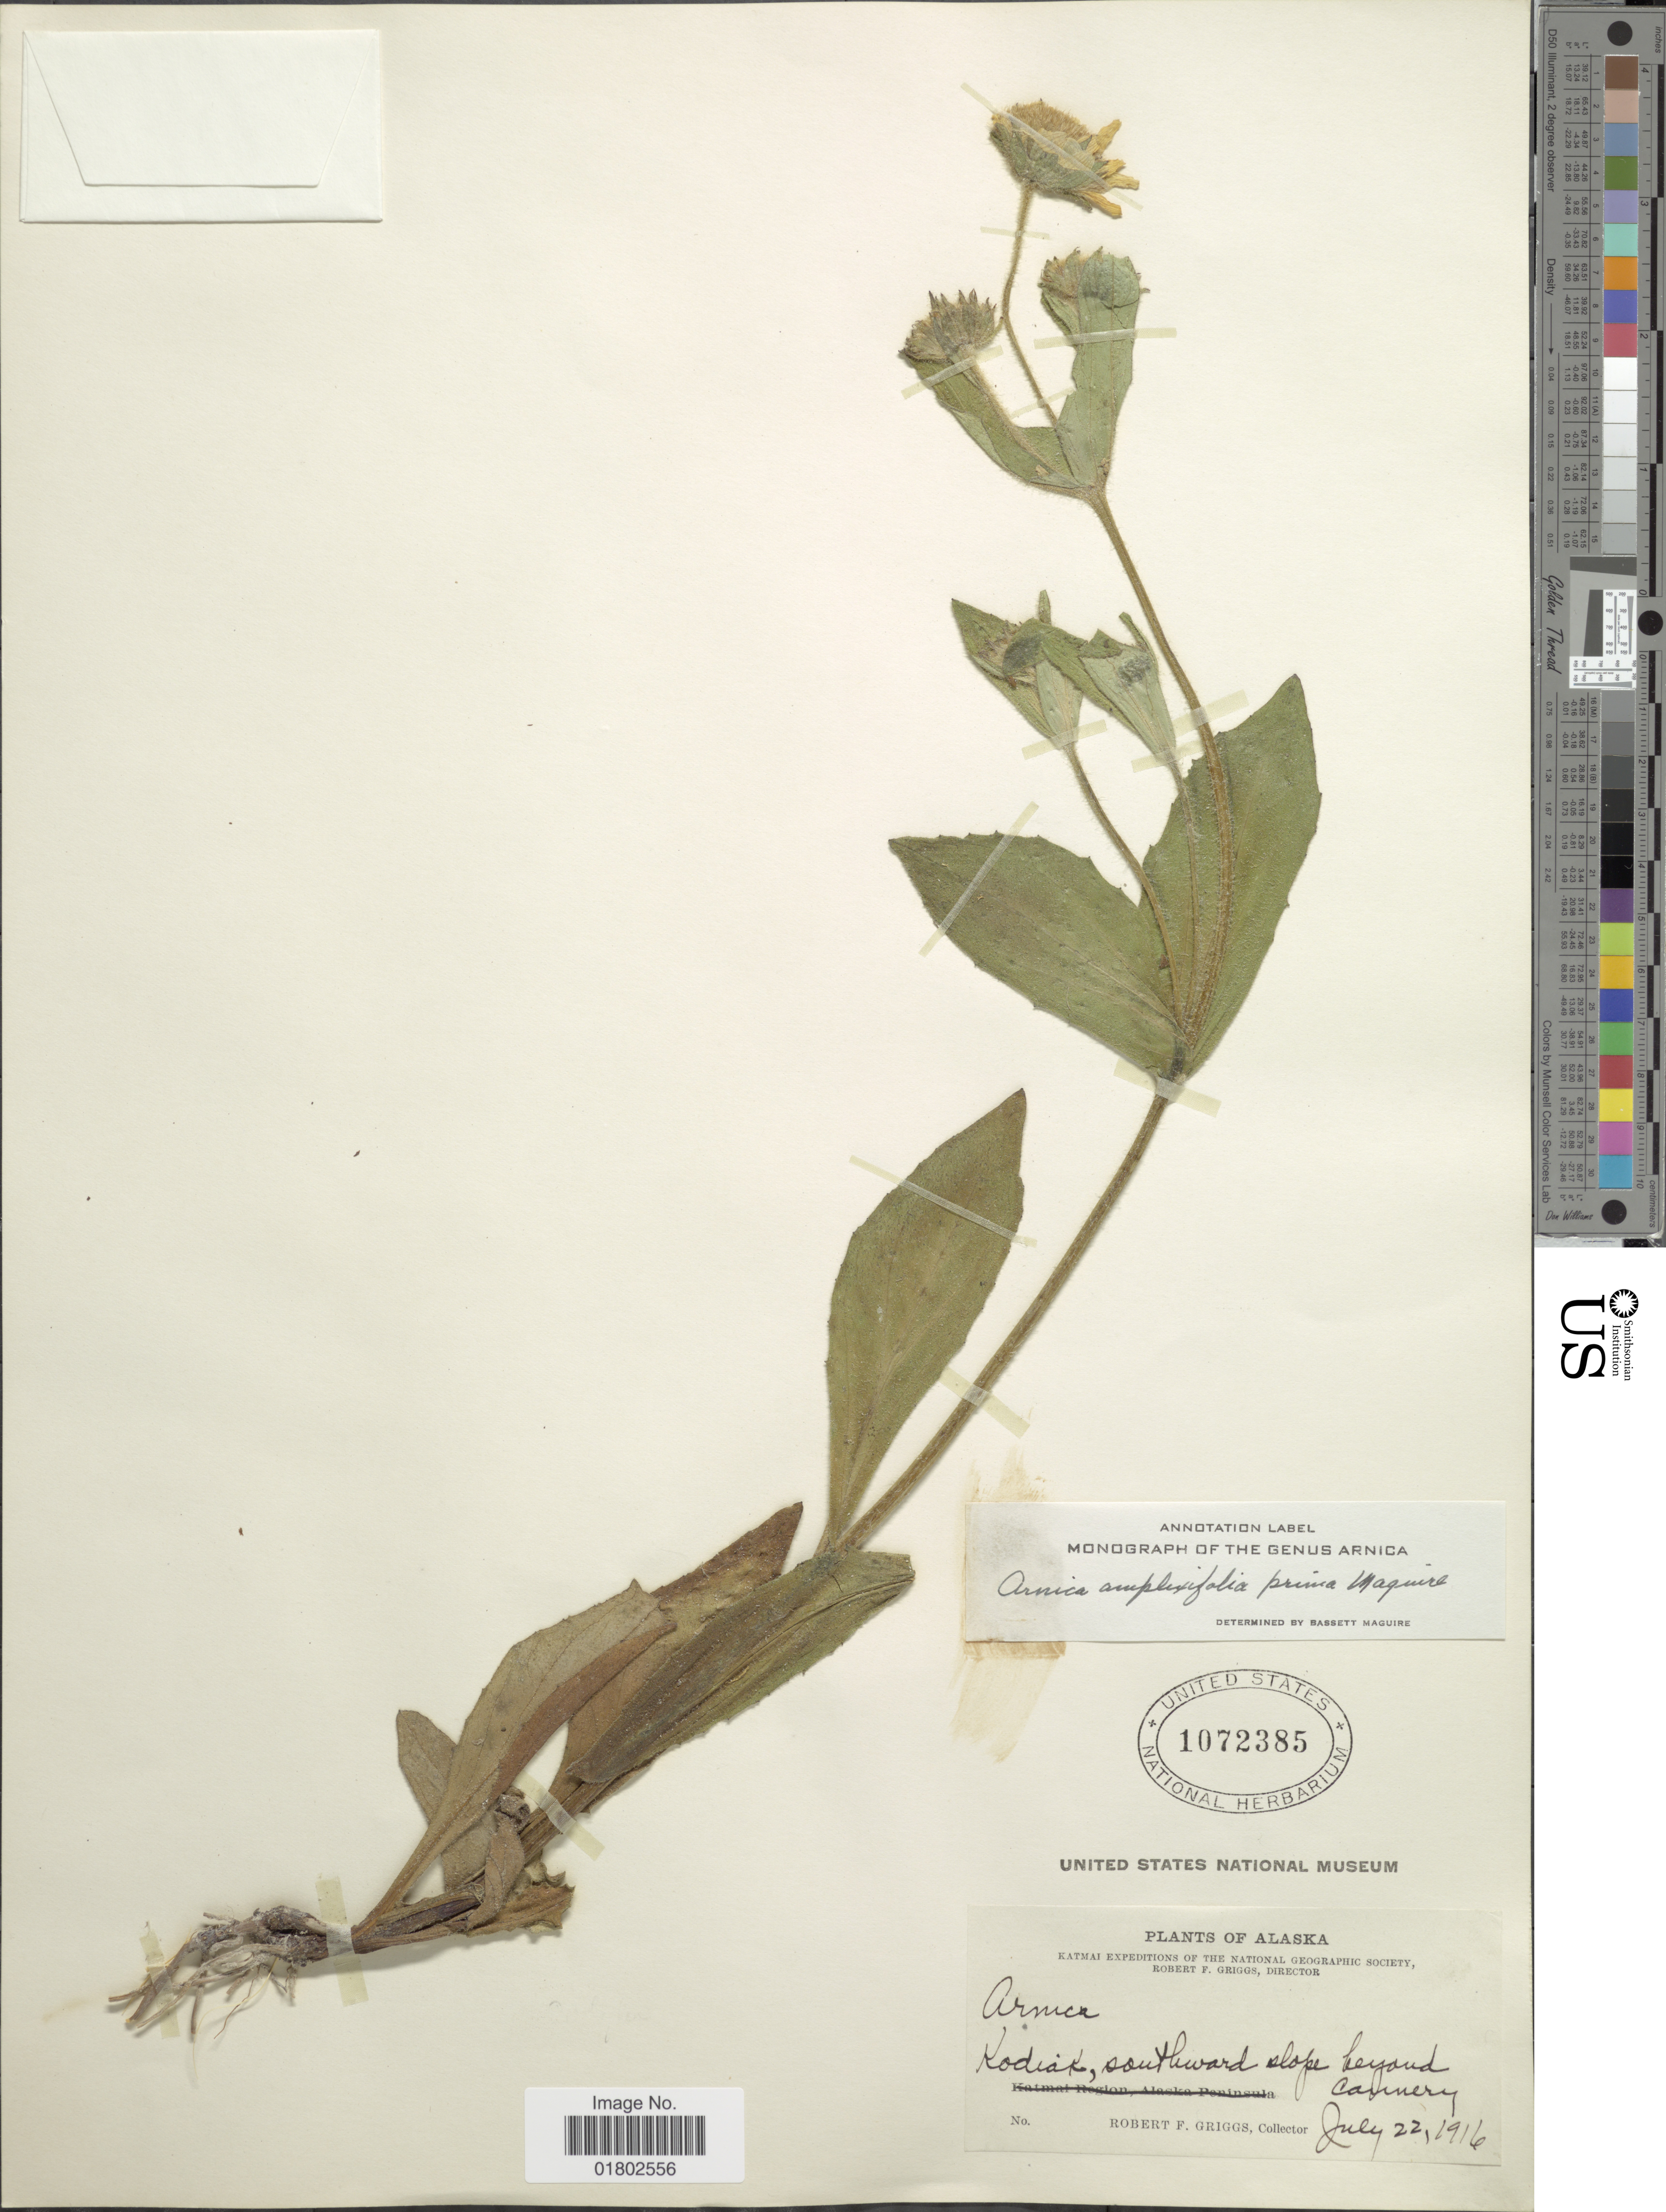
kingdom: Plantae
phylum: Tracheophyta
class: Magnoliopsida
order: Asterales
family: Asteraceae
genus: Arnica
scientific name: Arnica amplexifolia subsp. prima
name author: Maguire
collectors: R. F. Griggs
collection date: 1916-07-22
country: United States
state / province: Alaska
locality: Kodiak, southward slope beyond Canniery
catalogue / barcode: US 1072385